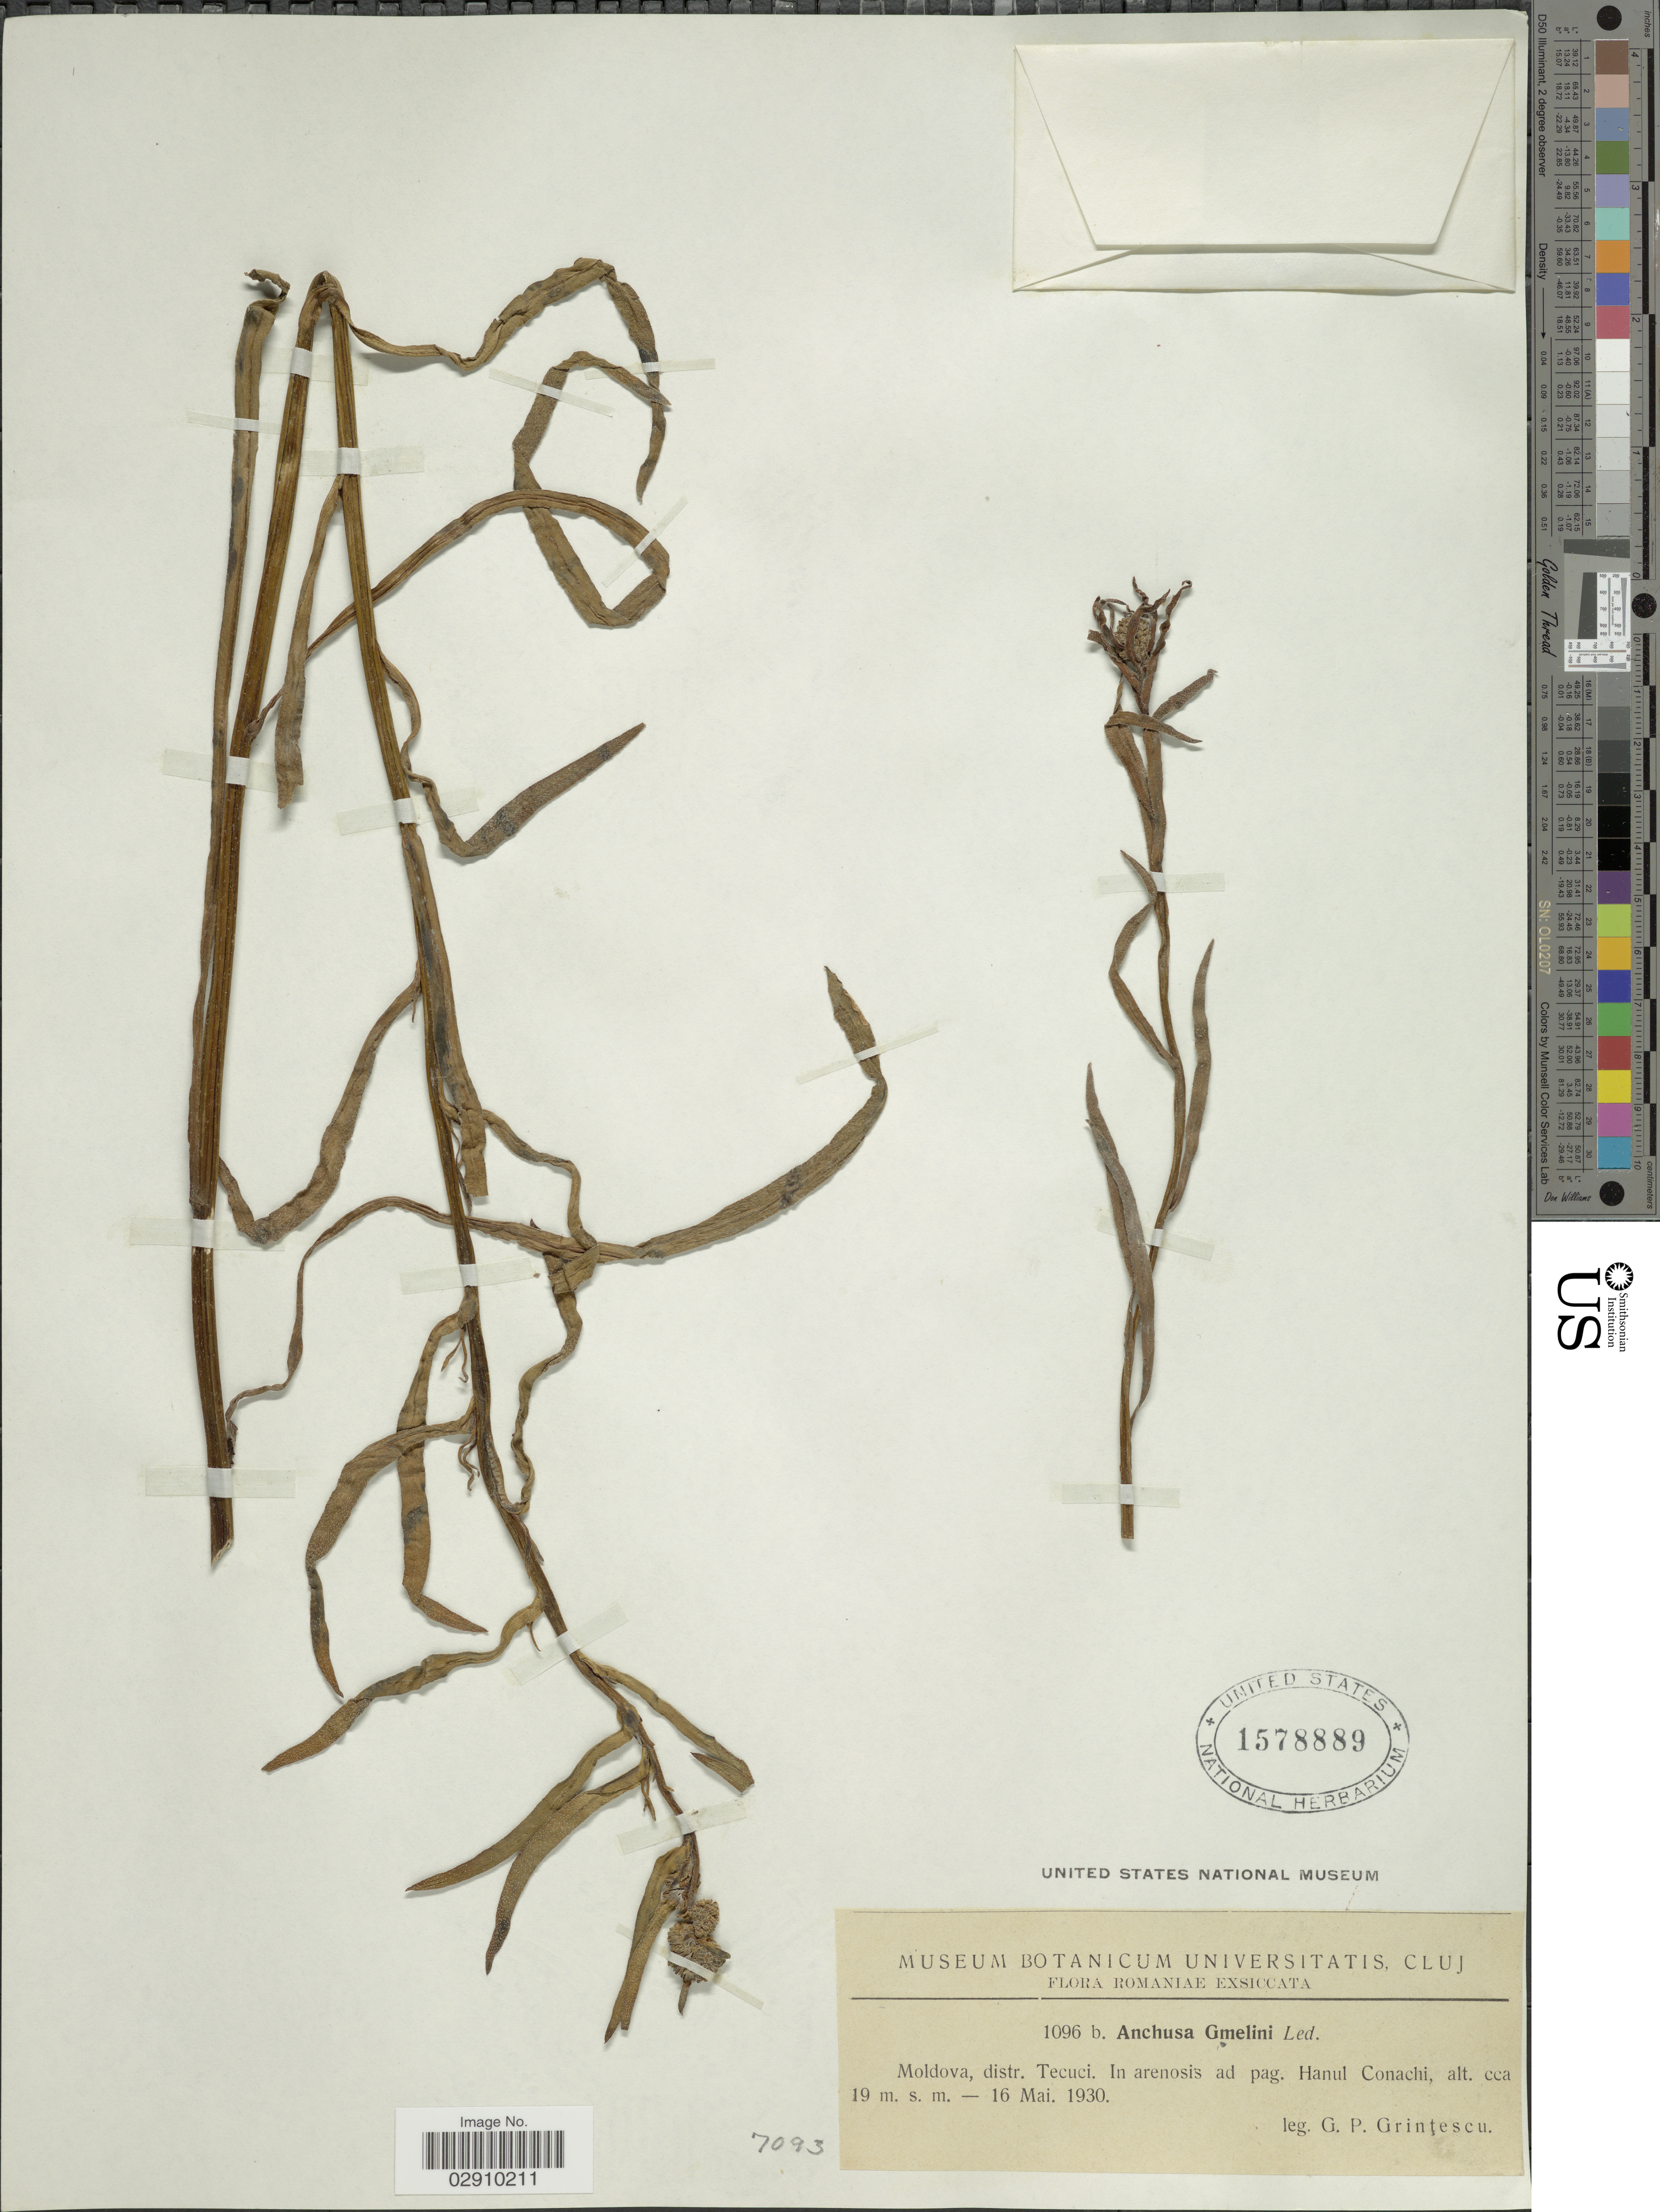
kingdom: Plantae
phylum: Tracheophyta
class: Magnoliopsida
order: Boraginales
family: Boraginaceae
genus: Anchusa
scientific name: Anchusa gmelinii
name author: Ledeb.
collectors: G. Grintescu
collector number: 1096b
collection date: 1930-05-16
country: Moldova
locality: Moldolva, distr. Tecuci, In arenosis ad pag, Hanul Conachi.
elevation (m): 19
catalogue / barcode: US 1578889